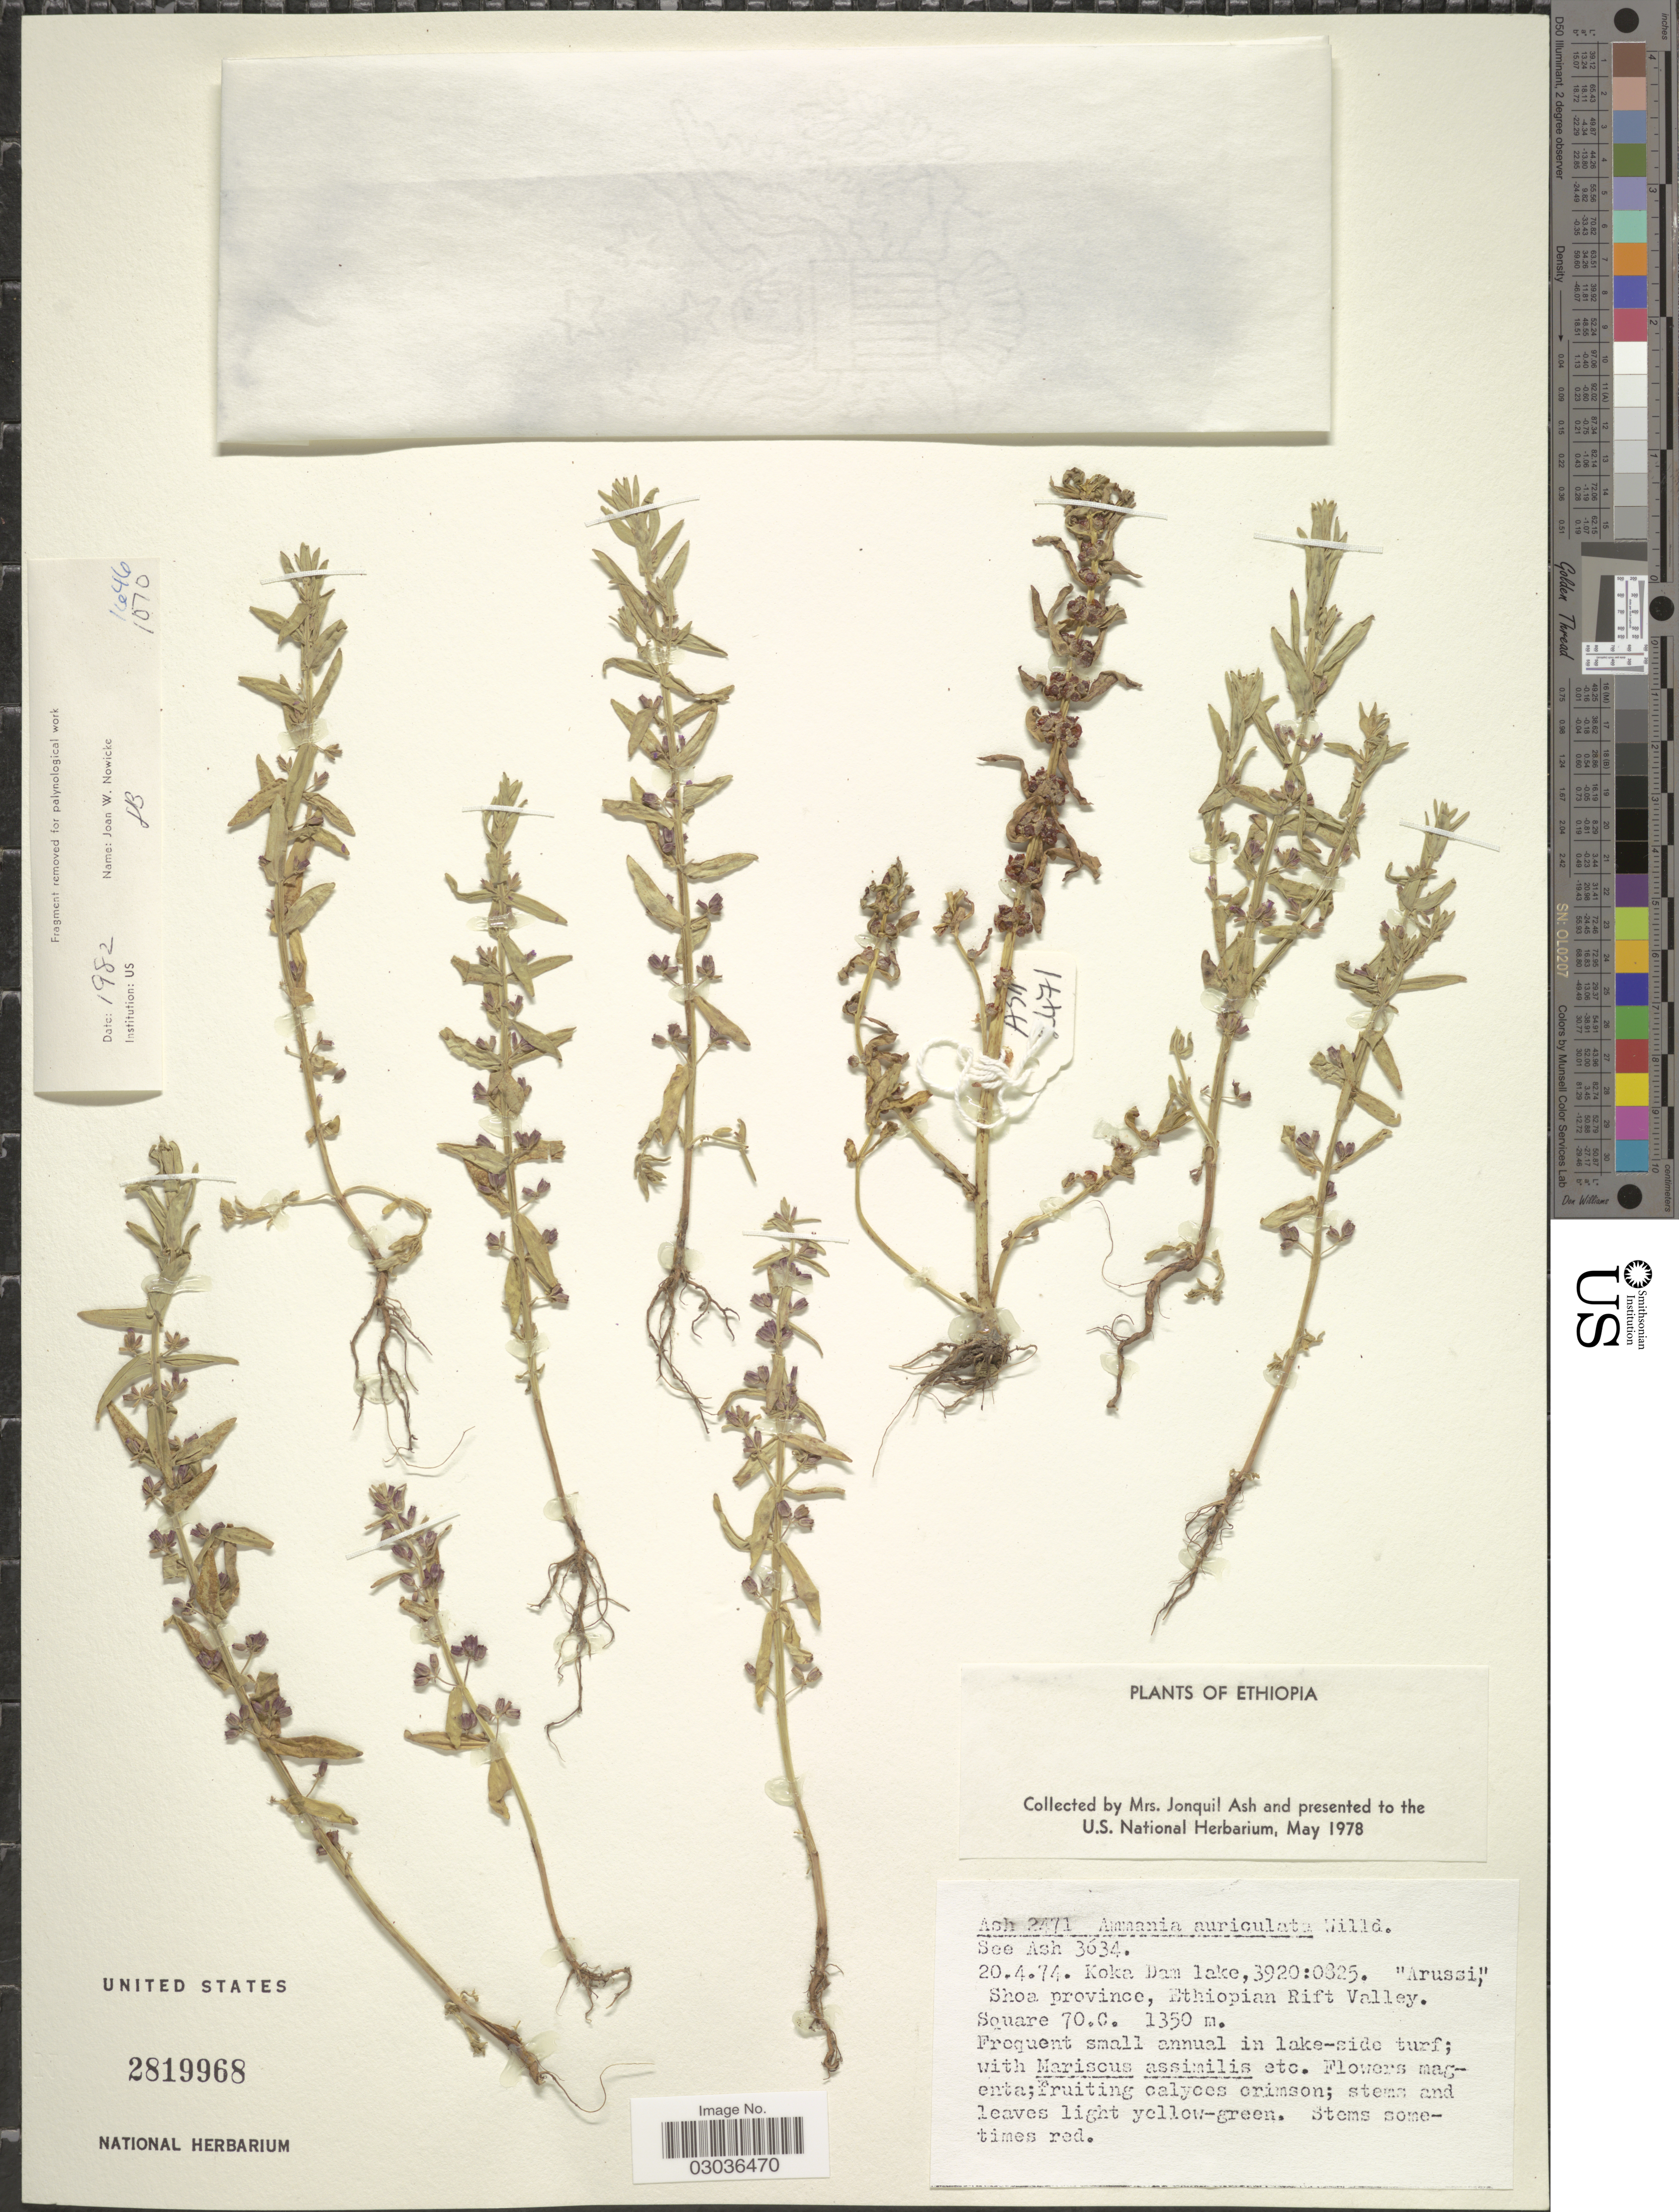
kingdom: Plantae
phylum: Tracheophyta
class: Magnoliopsida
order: Myrtales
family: Lythraceae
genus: Ammannia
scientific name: Ammannia auriculata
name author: Willd.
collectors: J. Ash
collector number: Ash2471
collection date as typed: Transcribed d/m/y: 20/4/74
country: Ethiopia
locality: Koka Dam lake, 3920:10825. "Arussi," Shoa province, Ethiopian Rift Valley. Square 70.C.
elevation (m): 1350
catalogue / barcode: US 2819968